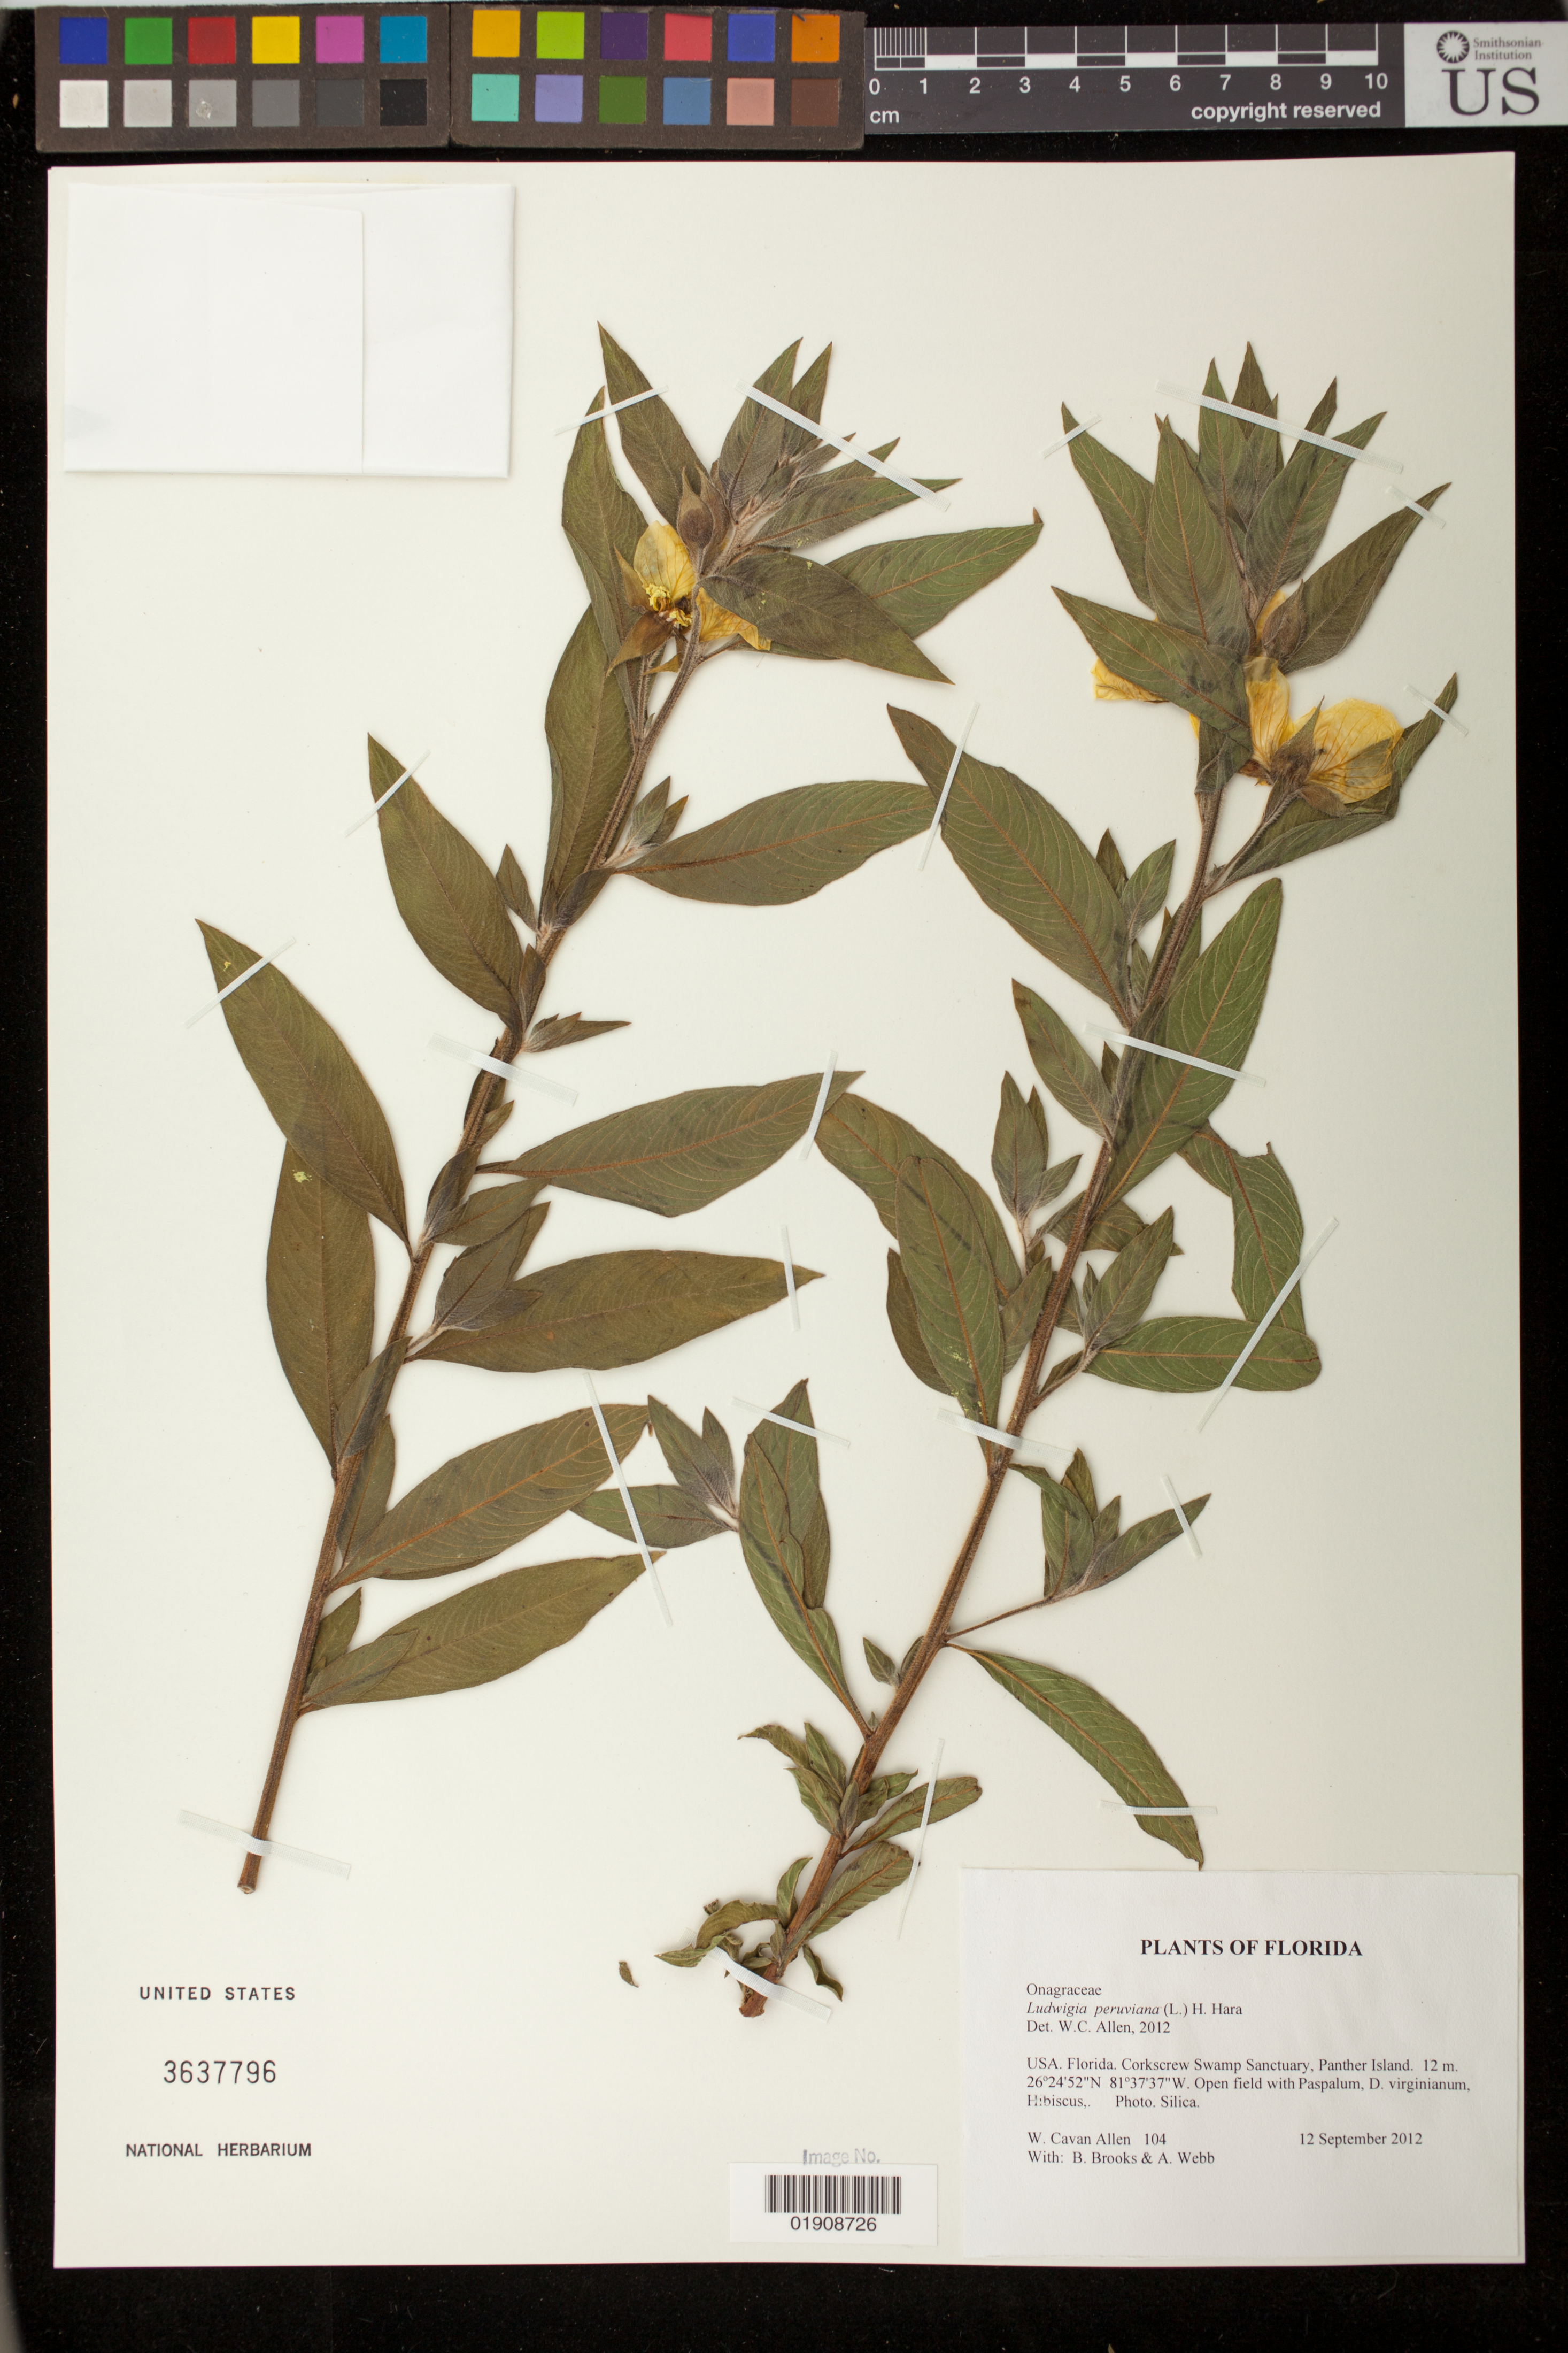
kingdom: Plantae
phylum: Tracheophyta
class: Magnoliopsida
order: Myrtales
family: Onagraceae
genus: Ludwigia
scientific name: Ludwigia peruviana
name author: (L.) H. Hara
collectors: W. C. Allen, B. Brooks & A. Webb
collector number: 104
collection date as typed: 12 September 2012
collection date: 2012-09-12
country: United States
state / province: Florida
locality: Corkscrew Swamp Sanctuary, Panther Island.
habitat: Open field with Paspalum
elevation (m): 12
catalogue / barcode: US 3637796